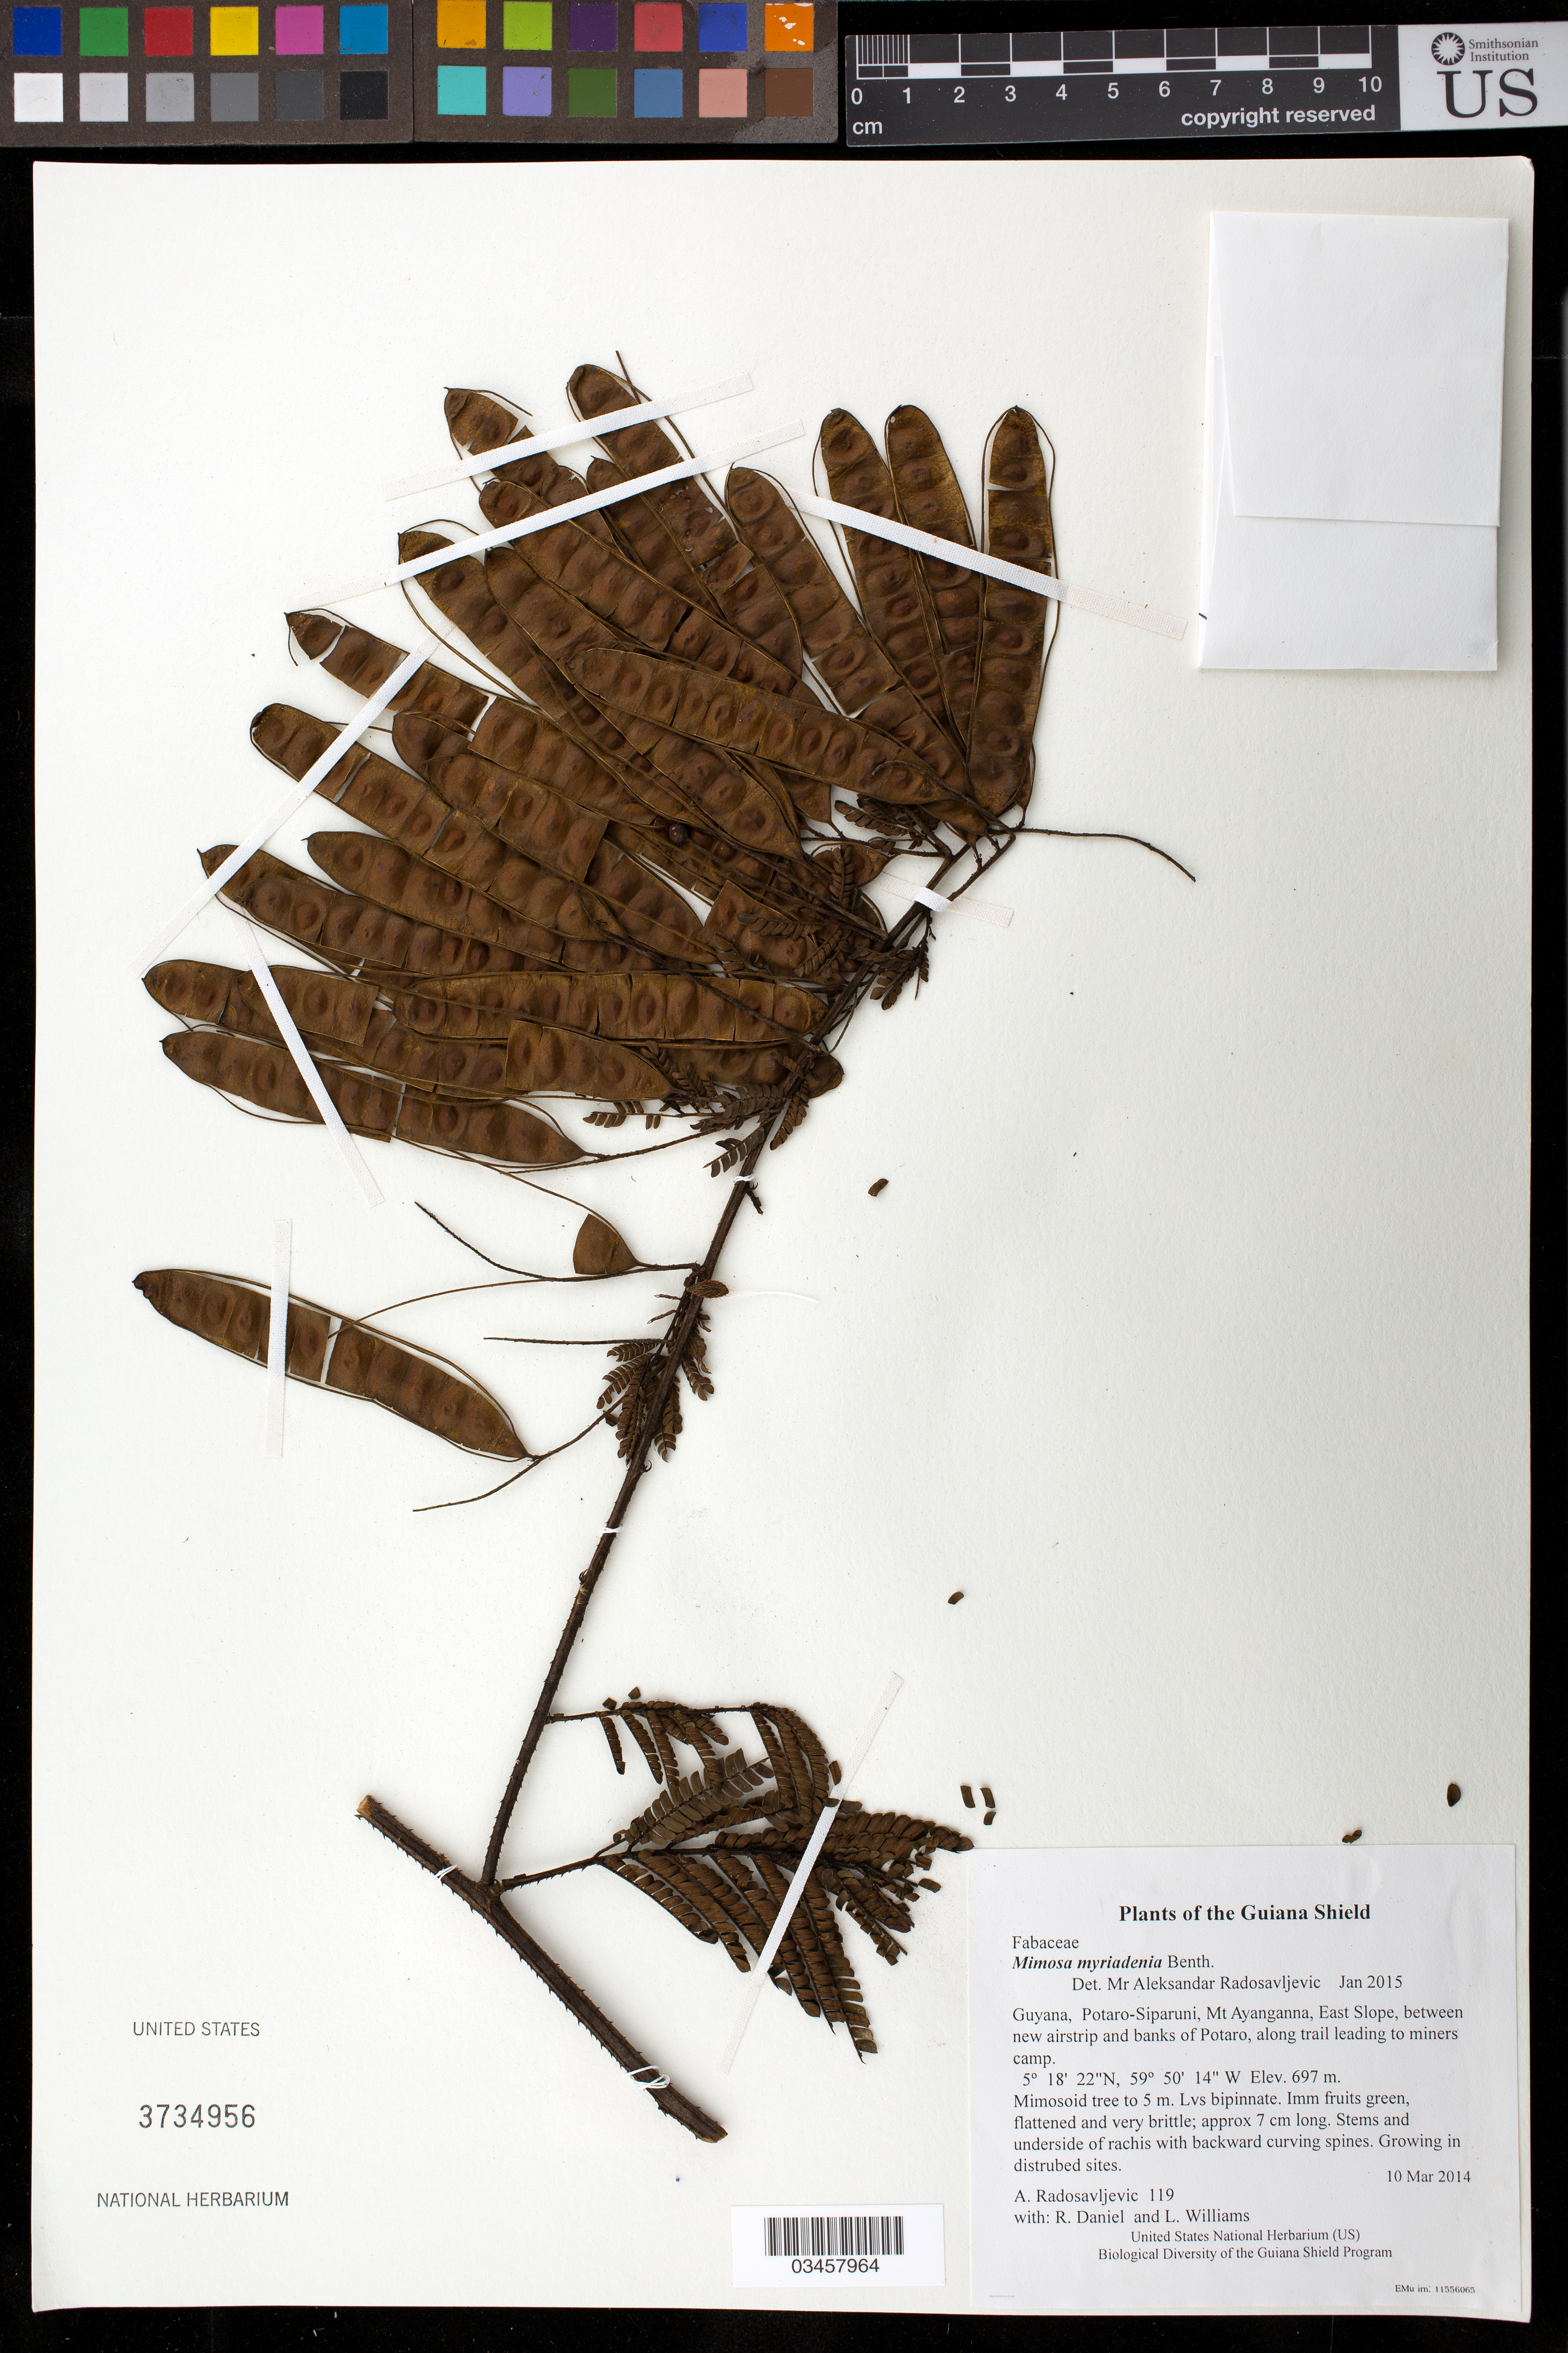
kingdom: Plantae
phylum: Tracheophyta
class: Magnoliopsida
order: Fabales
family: Fabaceae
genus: Mimosa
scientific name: Mimosa myriadenia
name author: Benth.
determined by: Radosavljevic, Aleksandar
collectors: A. Radosavljevic, R. Daniel & L. Williams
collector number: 119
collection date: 2014-03-10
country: Guyana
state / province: Potaro-Siparuni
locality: Mt Ayanganna, East Slope, between new airstrip and banks of Potaro, along trail leading to miners camp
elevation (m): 697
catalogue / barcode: US 3734956